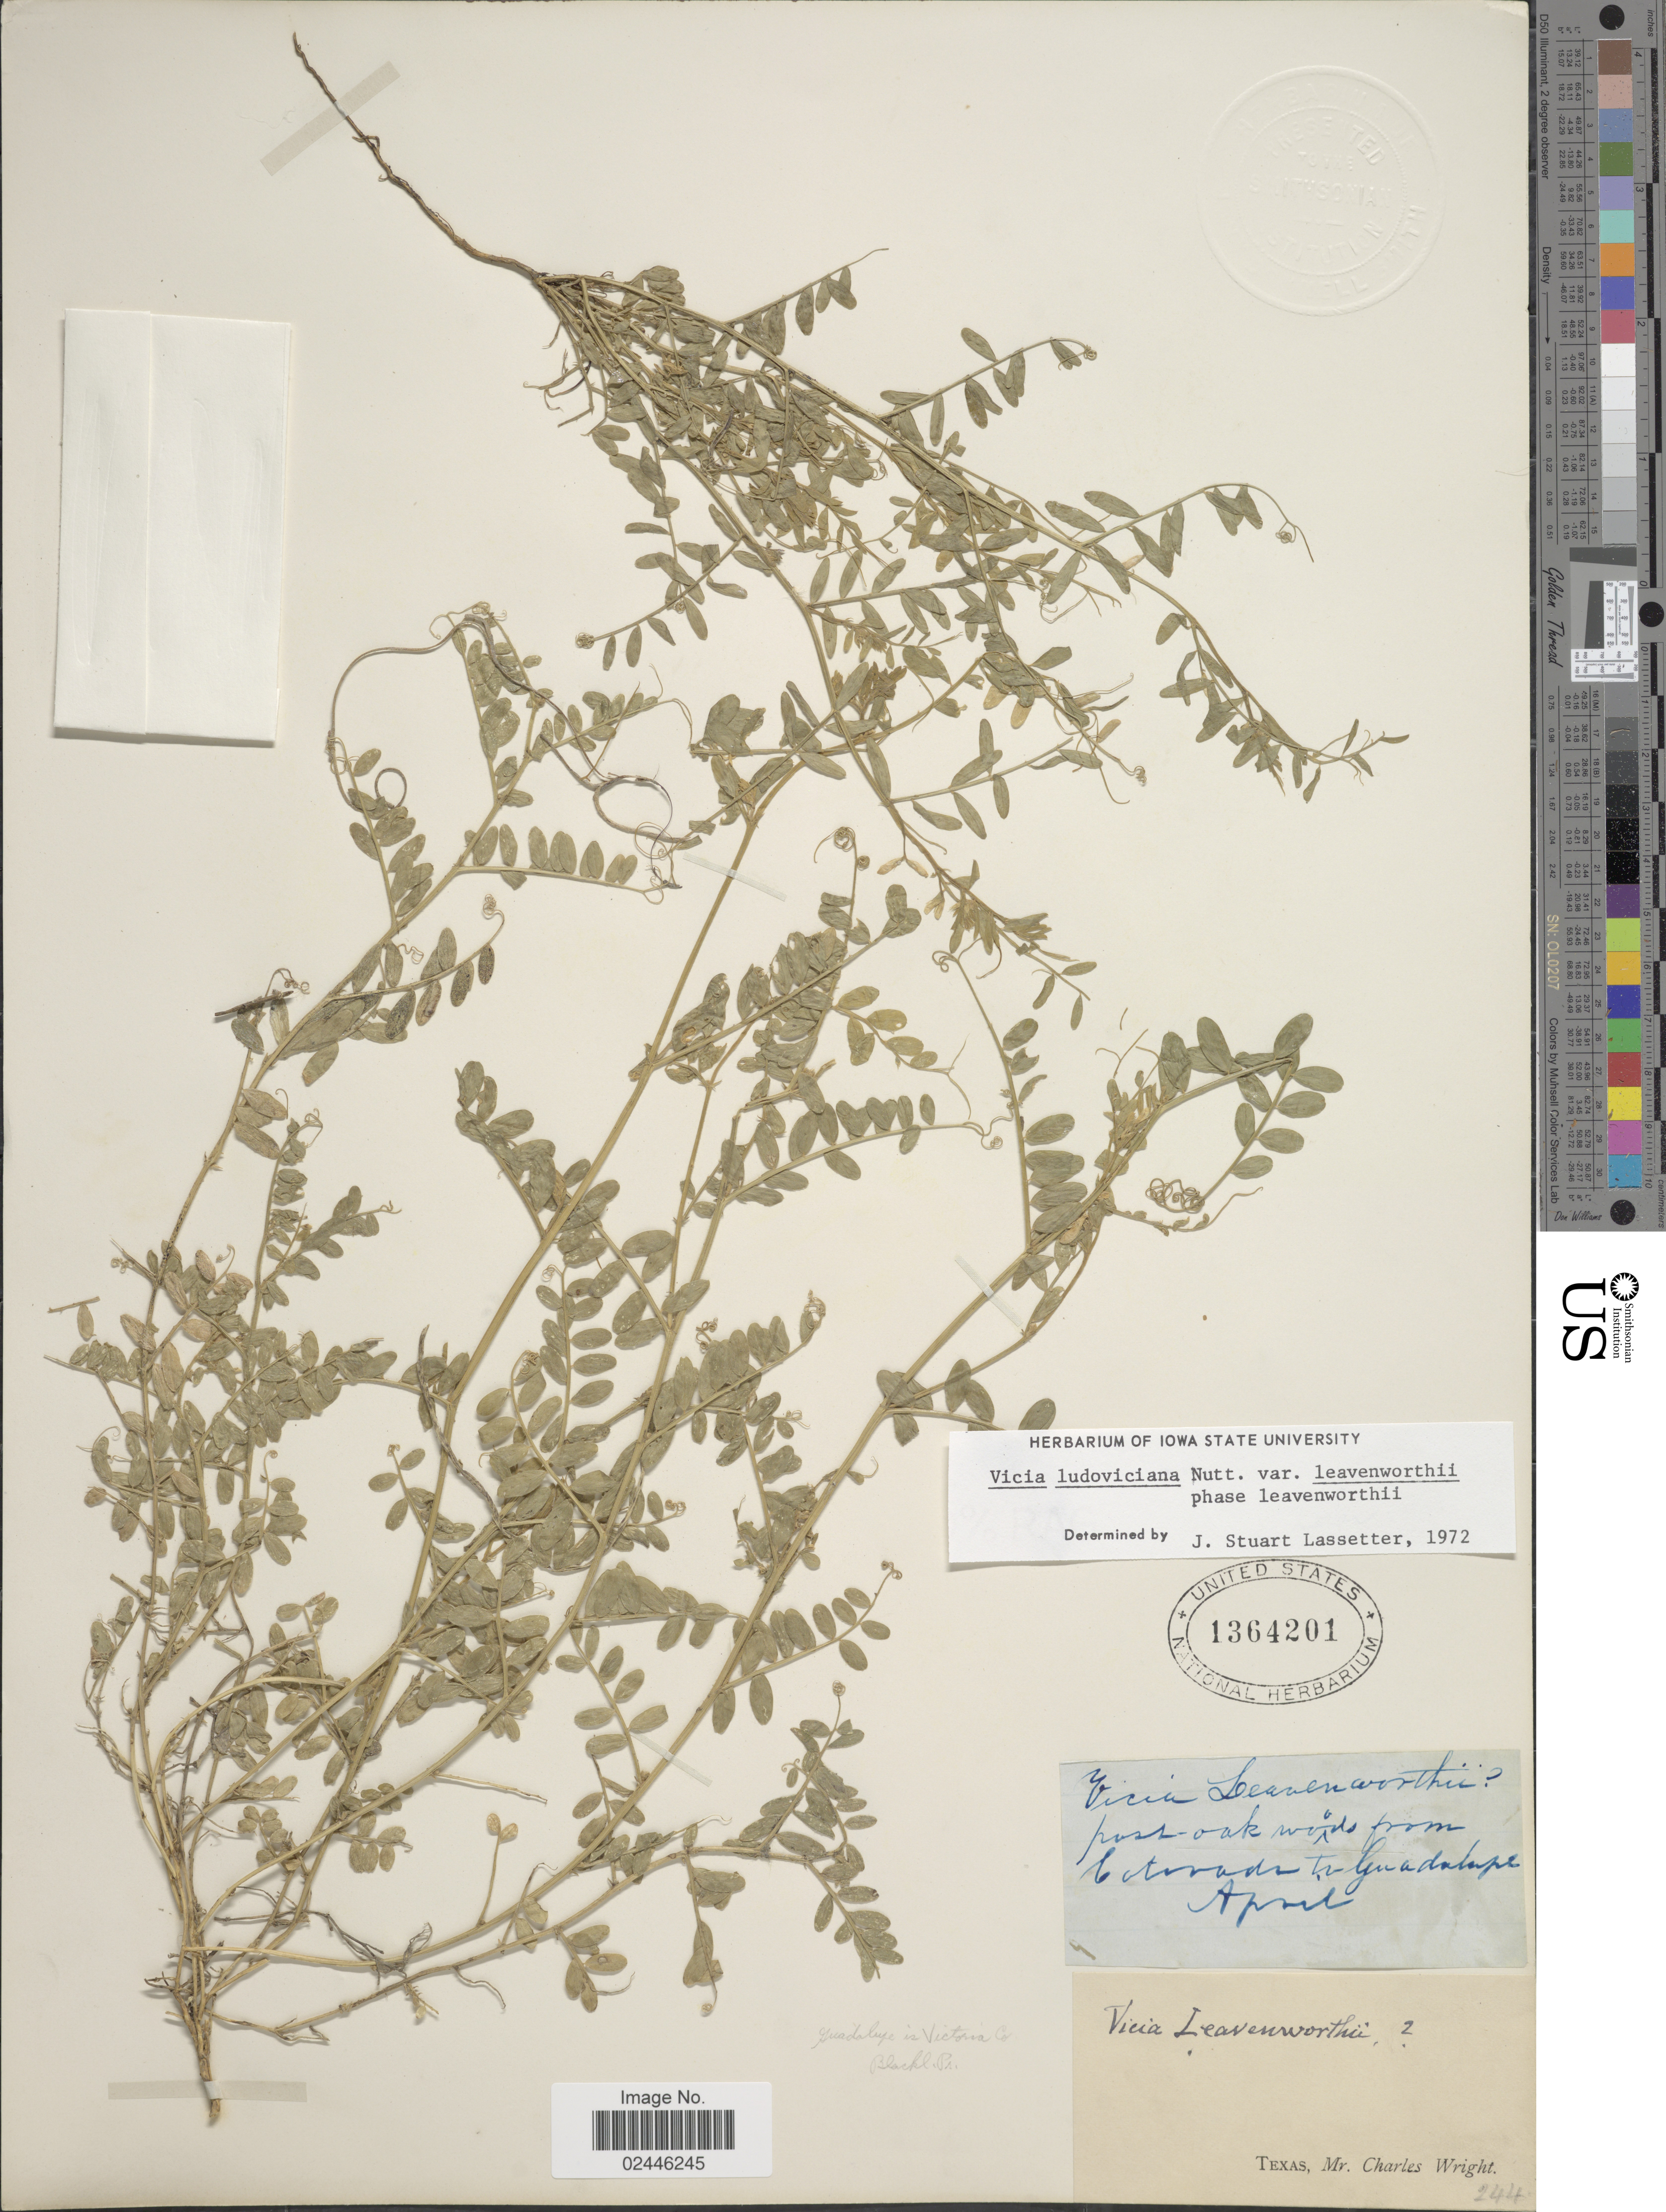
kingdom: Plantae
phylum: Tracheophyta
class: Magnoliopsida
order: Fabales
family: Fabaceae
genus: Vicia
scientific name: Vicia ludoviciana var. leavenworthii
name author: (Torr. & A. Gray) Broich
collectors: C. Wright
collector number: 244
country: United States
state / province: Texas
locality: Guadalupe in Victoria Co. Blackl. Pr.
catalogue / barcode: US 1364201